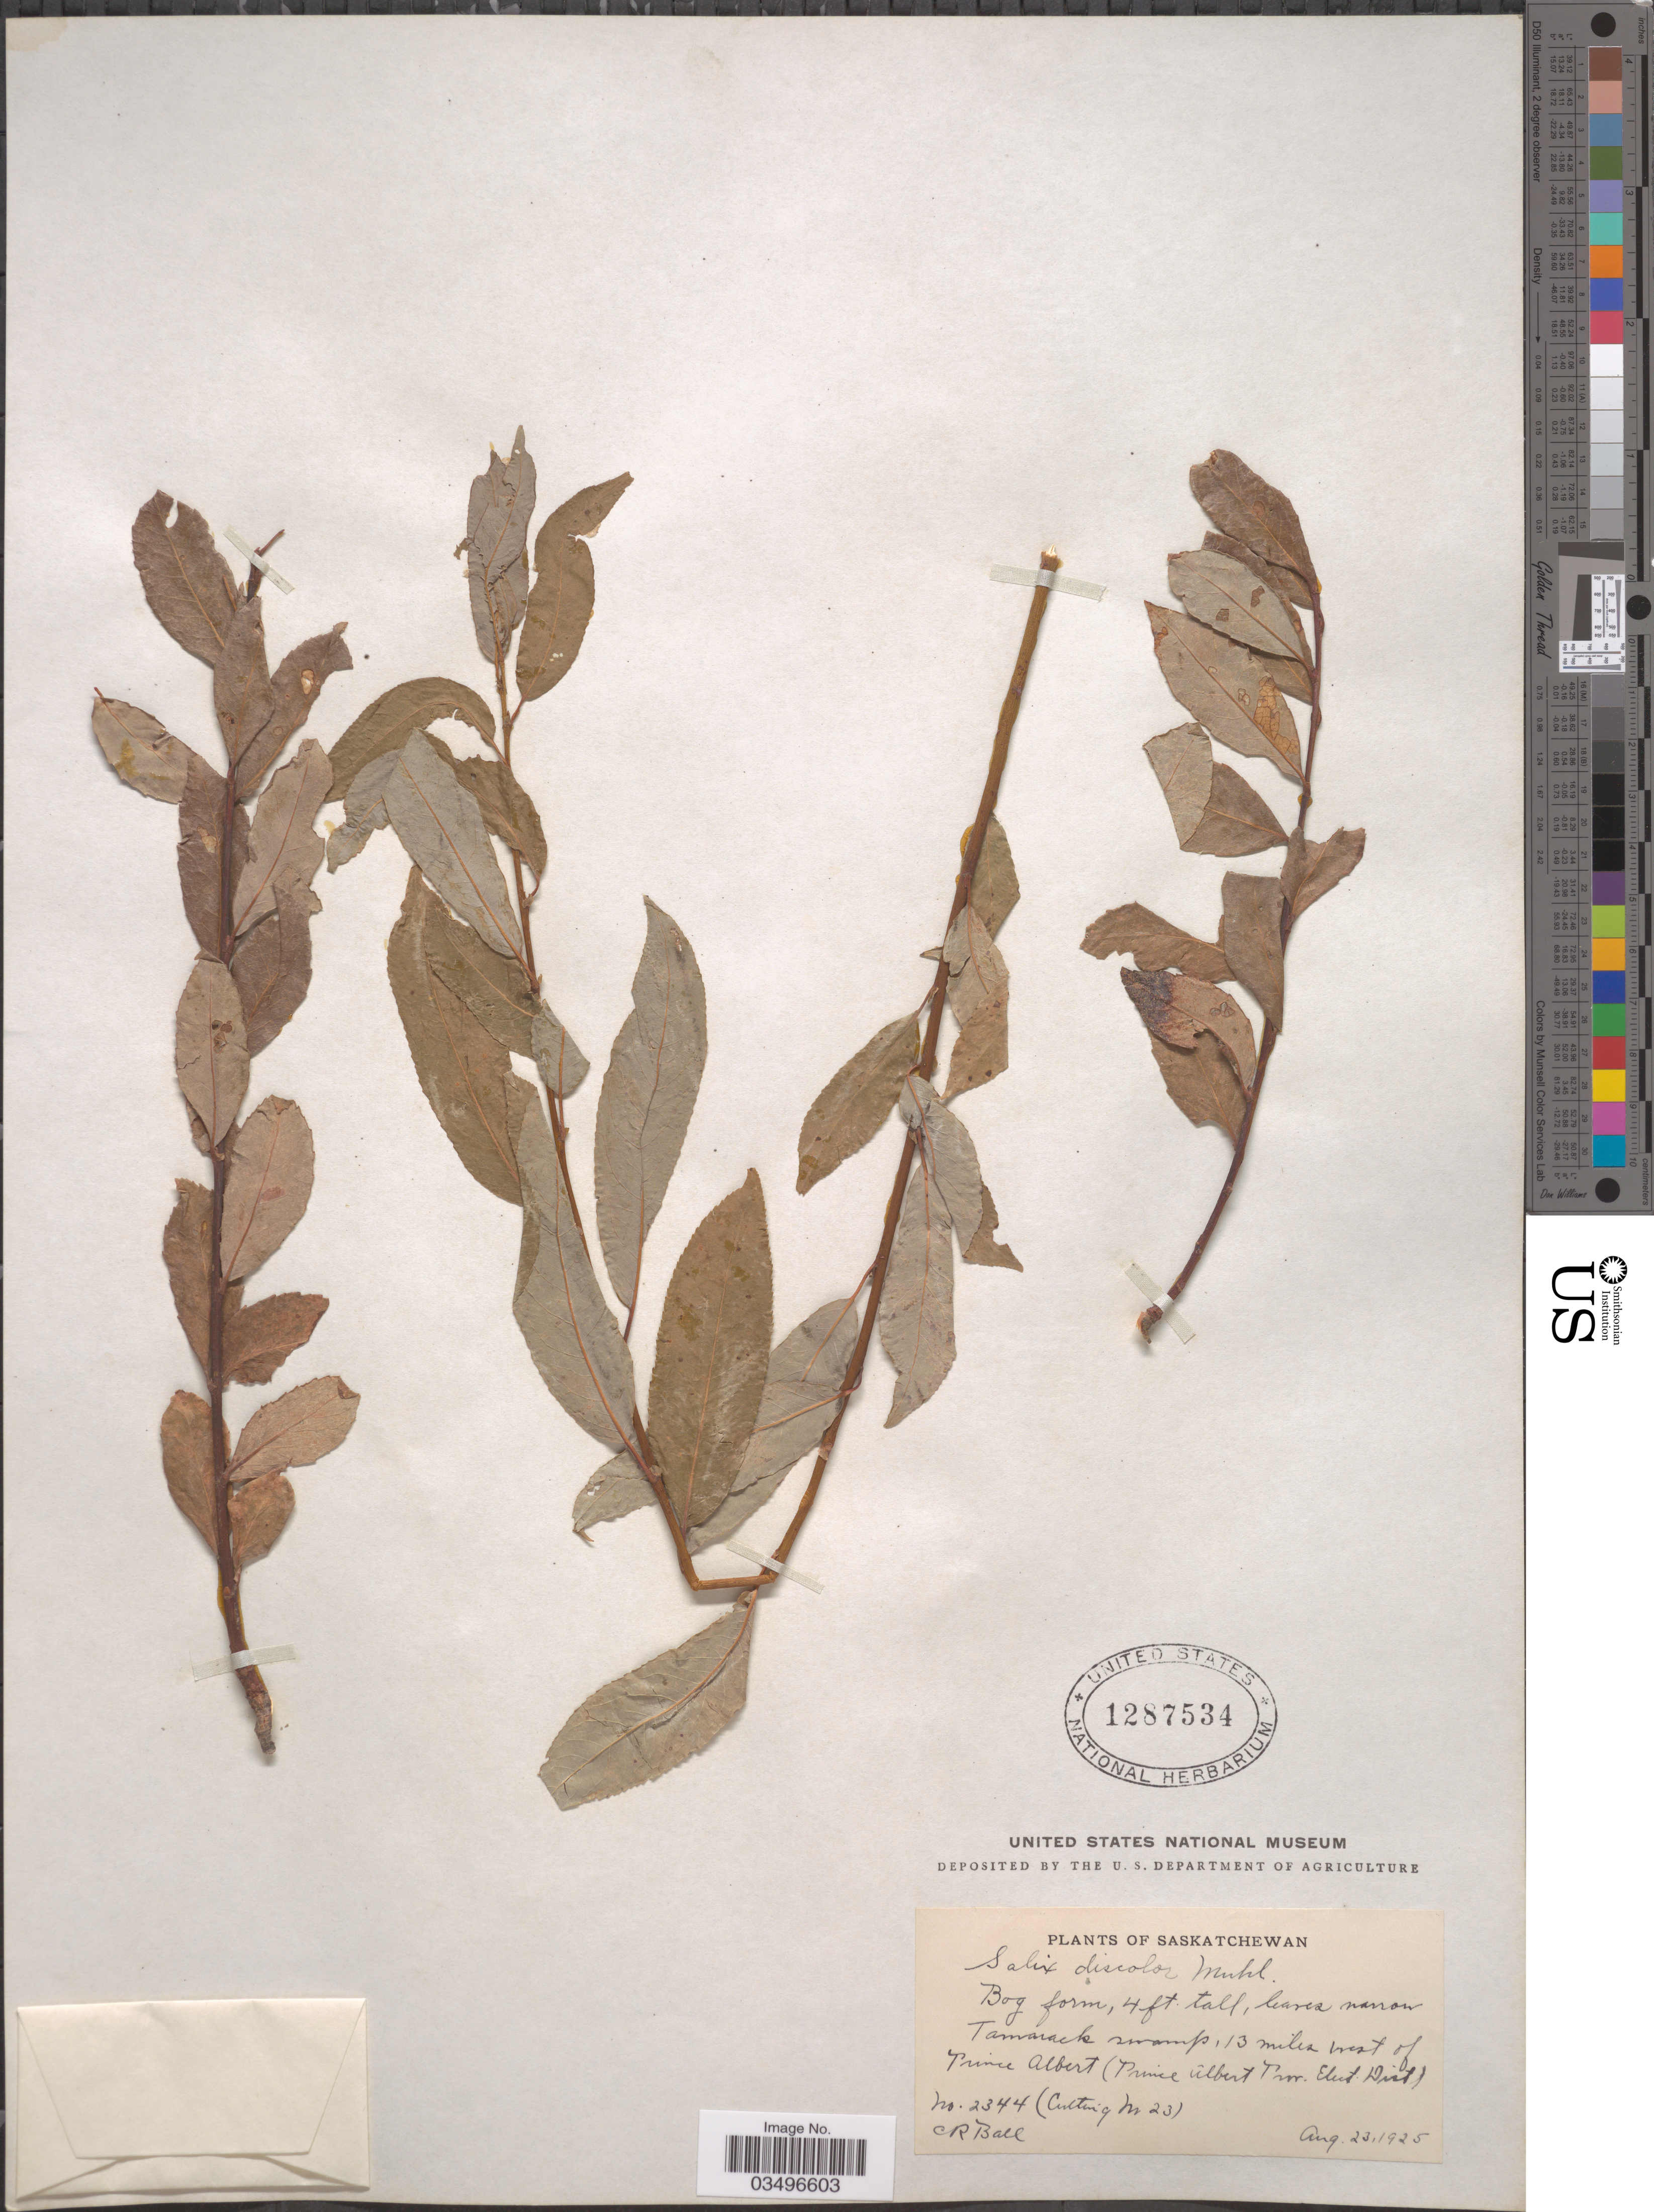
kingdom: Plantae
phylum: Tracheophyta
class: Magnoliopsida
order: Malpighiales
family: Salicaceae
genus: Salix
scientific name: Salix discolor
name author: Muhl.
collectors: C. R. Ball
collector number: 2344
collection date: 1925-08-23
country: Canada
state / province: Saskatchewan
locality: Bog form, Tamarack swamp, 13 miles west of Prince Albert (Prince Albert Prov. Elect. Dist.).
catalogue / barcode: US 1287534